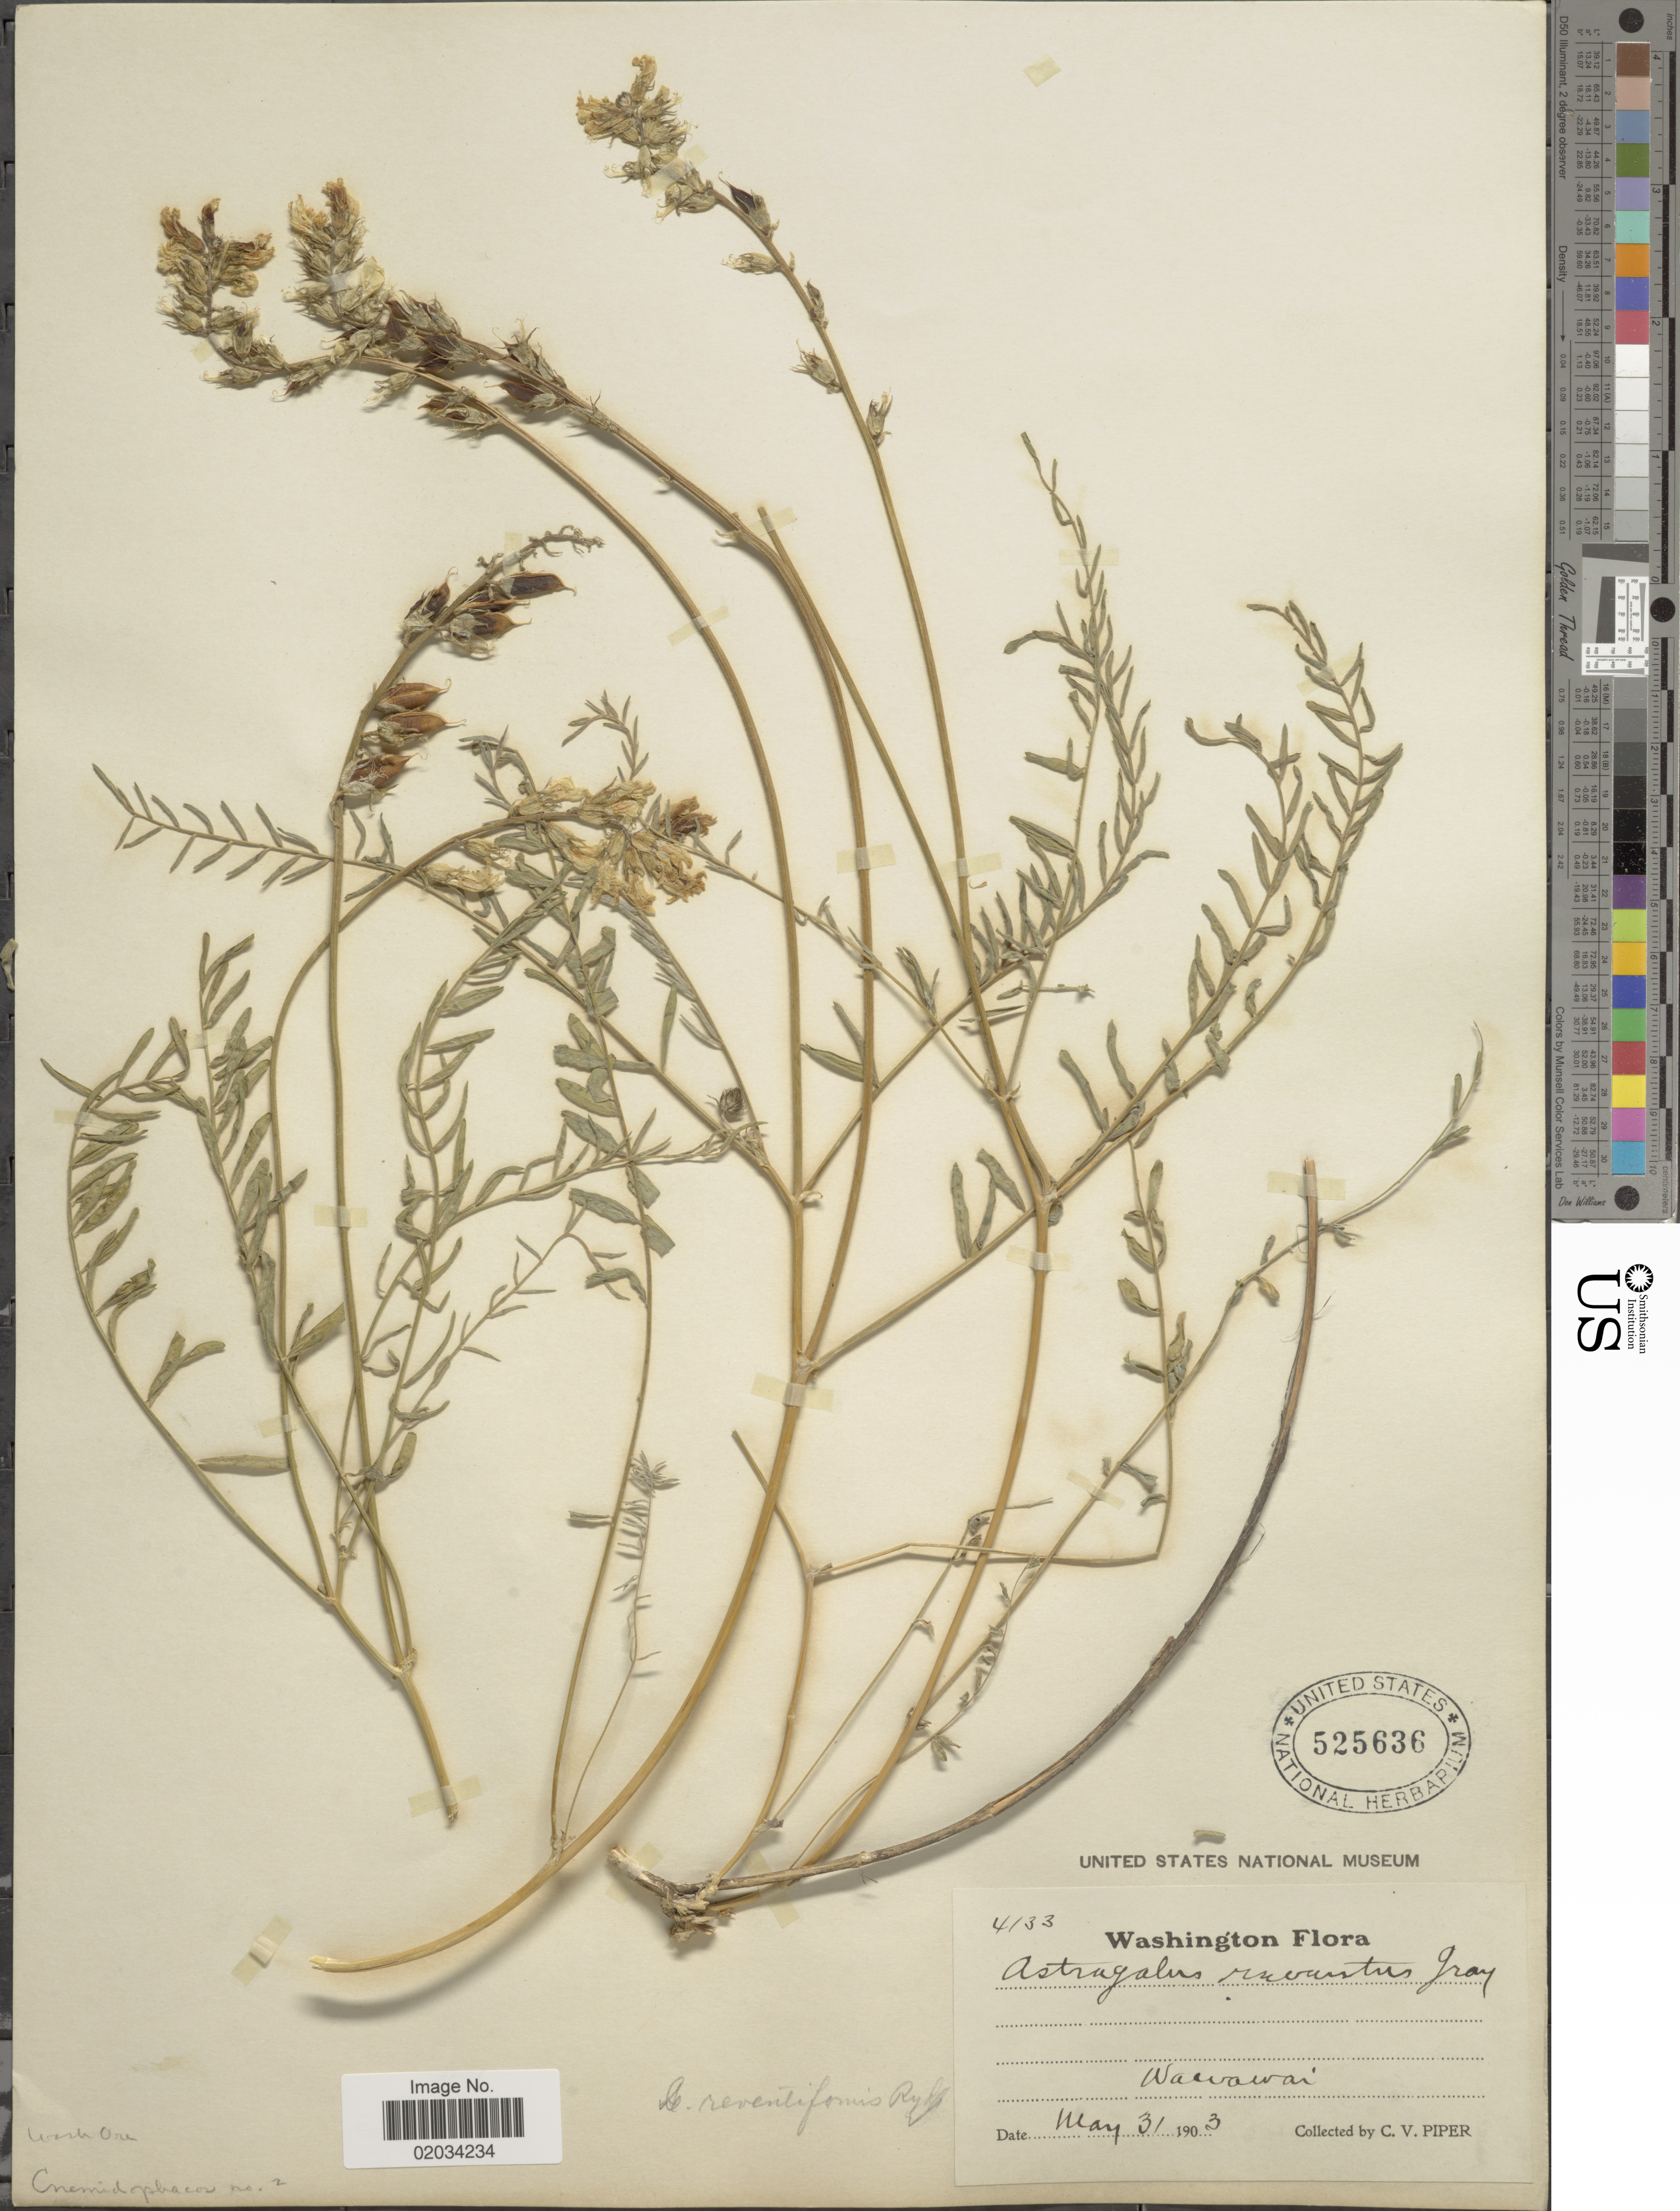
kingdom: Plantae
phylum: Tracheophyta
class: Magnoliopsida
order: Fabales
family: Fabaceae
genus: Astragalus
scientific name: Astragalus reventiformis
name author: (Rydb.) Barneby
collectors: C. V. Piper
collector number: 4133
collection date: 1903-05-31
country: United States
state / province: Washington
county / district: Whitman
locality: Wawawai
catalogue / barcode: US 525636